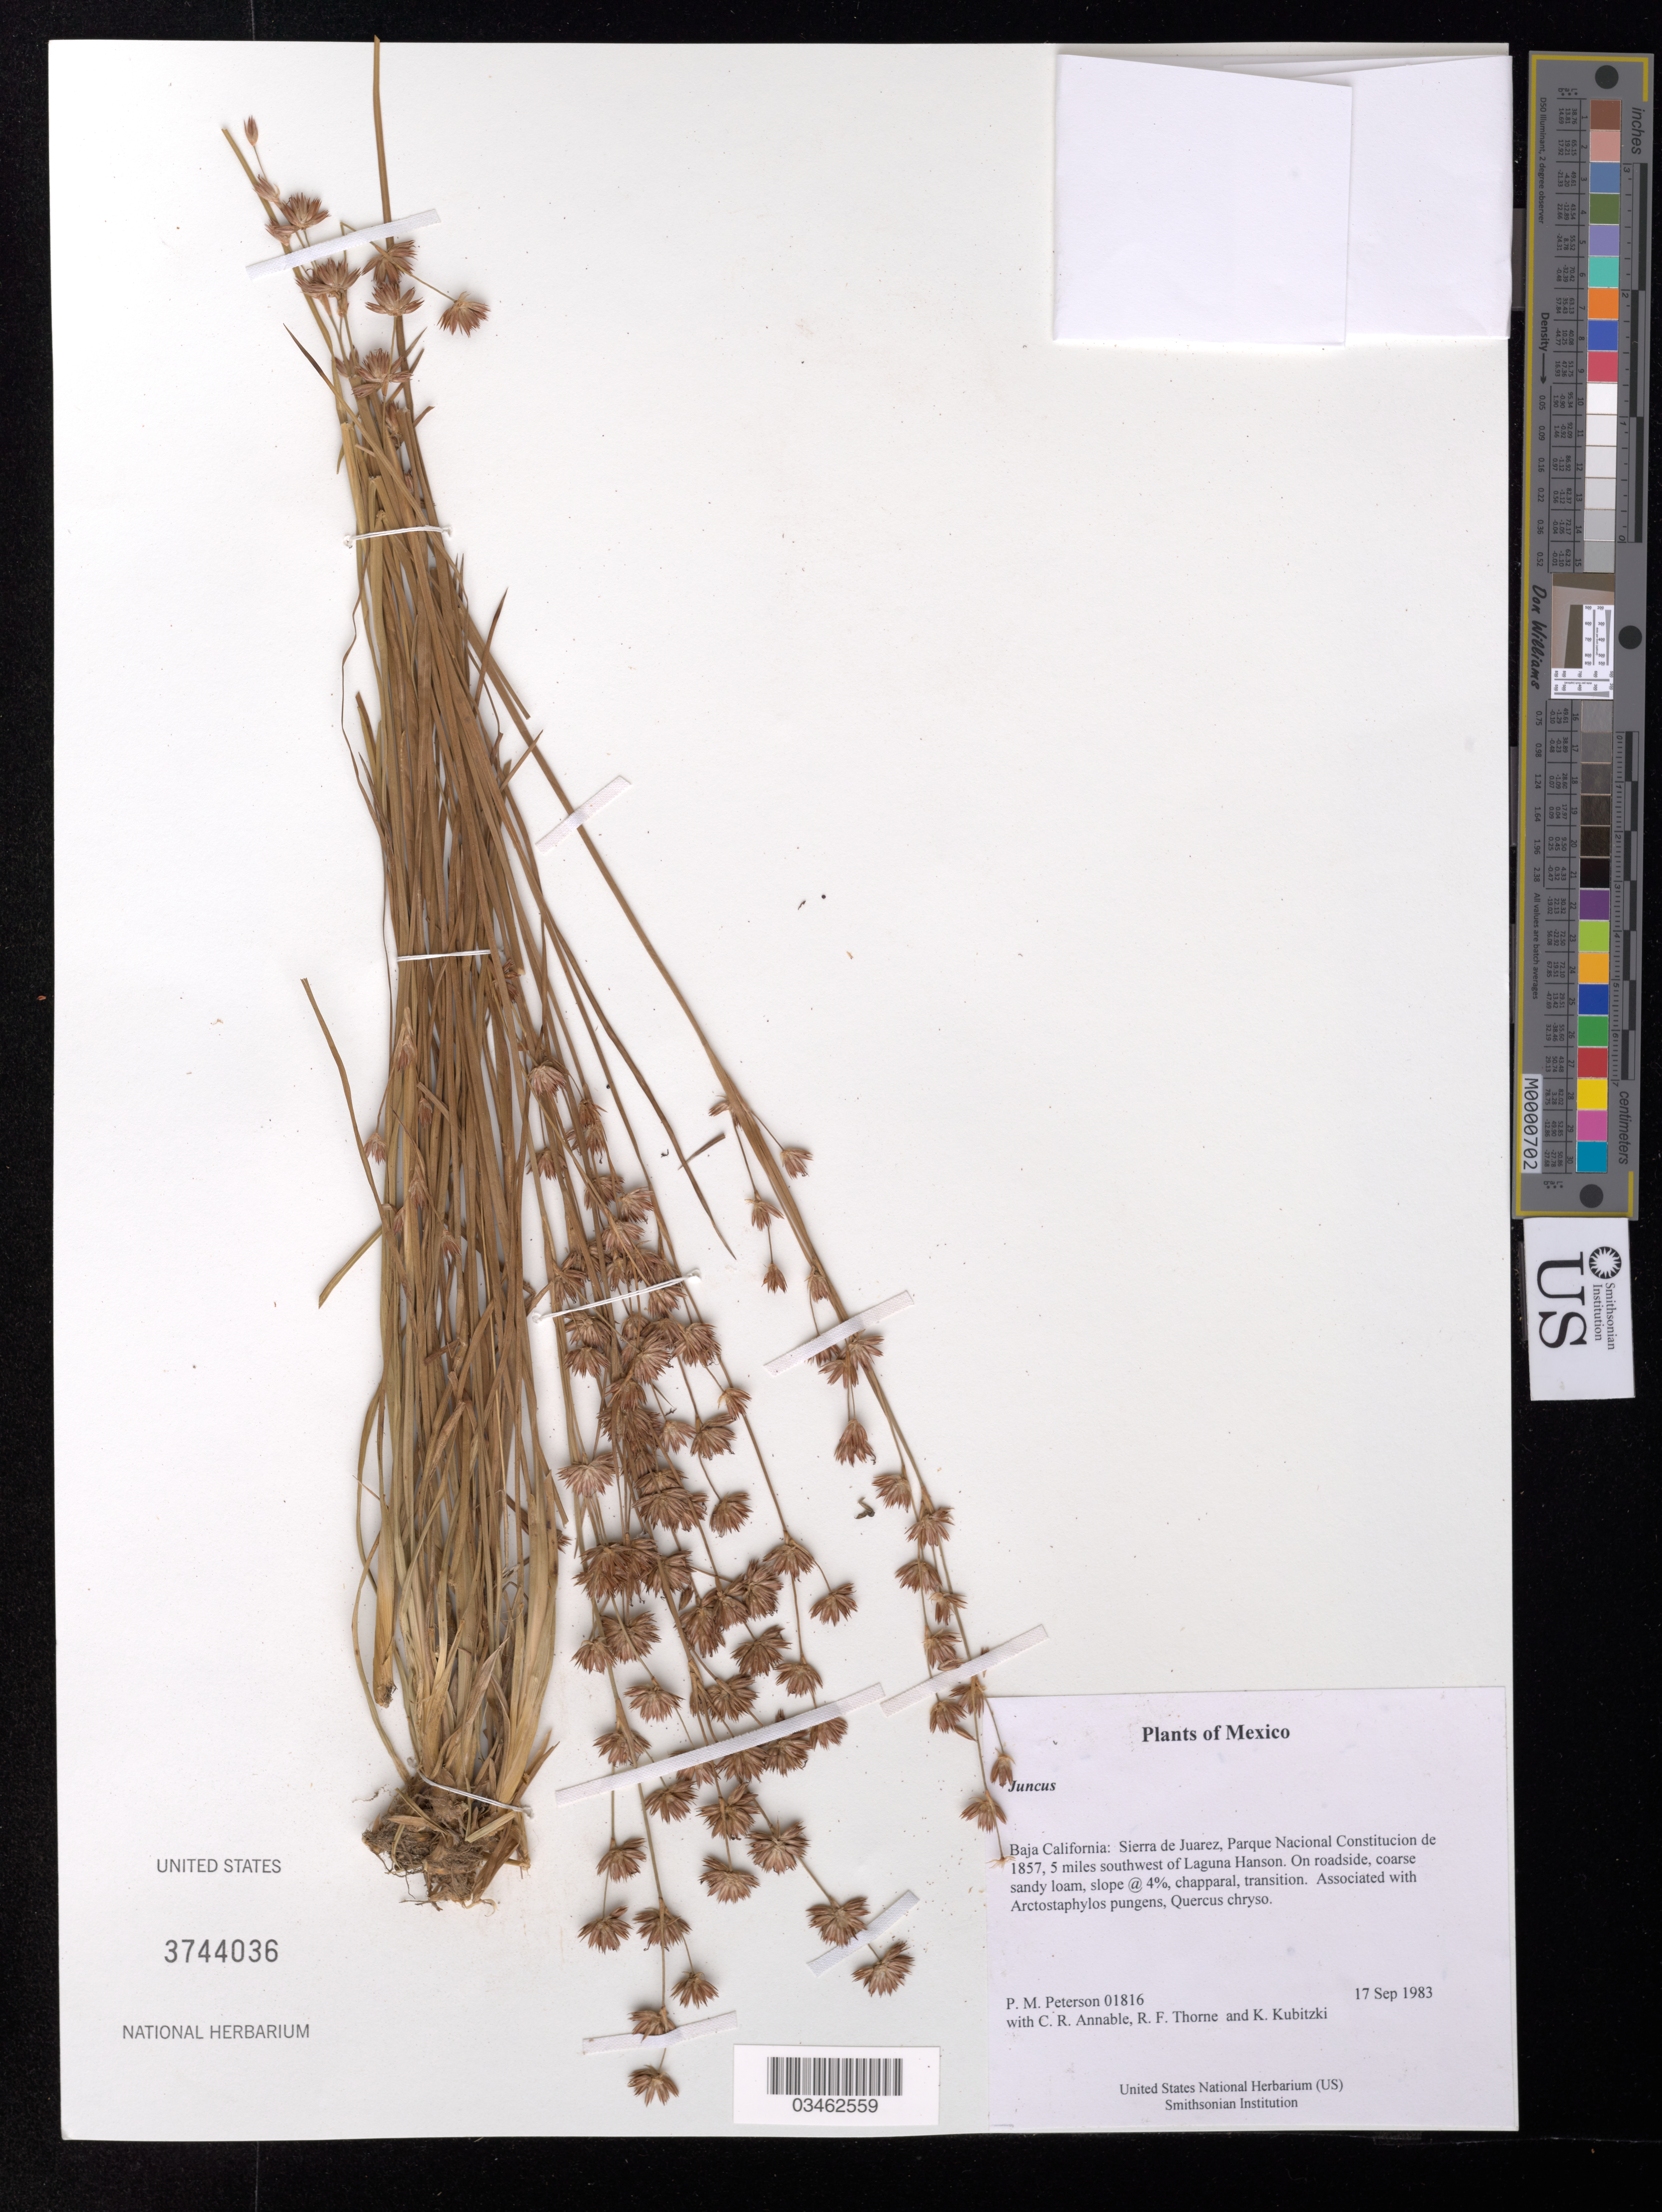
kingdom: Plantae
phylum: Tracheophyta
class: Liliopsida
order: Poales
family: Juncaceae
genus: Juncus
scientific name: Juncus sp.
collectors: P. M. Peterson, C. R. Annable, R. F. Thorne & K. Kubitzki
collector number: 01816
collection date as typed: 17 Sep 1983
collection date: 1983-09-17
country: Mexico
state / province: Baja California Norte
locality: Sierra de Juarez, Parque Nacional Constitucion de 1857, 5 miles southwest of Laguna Hanson.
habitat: On roadside, coarse sandy loam, slope @ 4%, chapparal, transition. Associated with Arctostaphylos pungens, Quercus chryso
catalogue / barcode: US 3744036